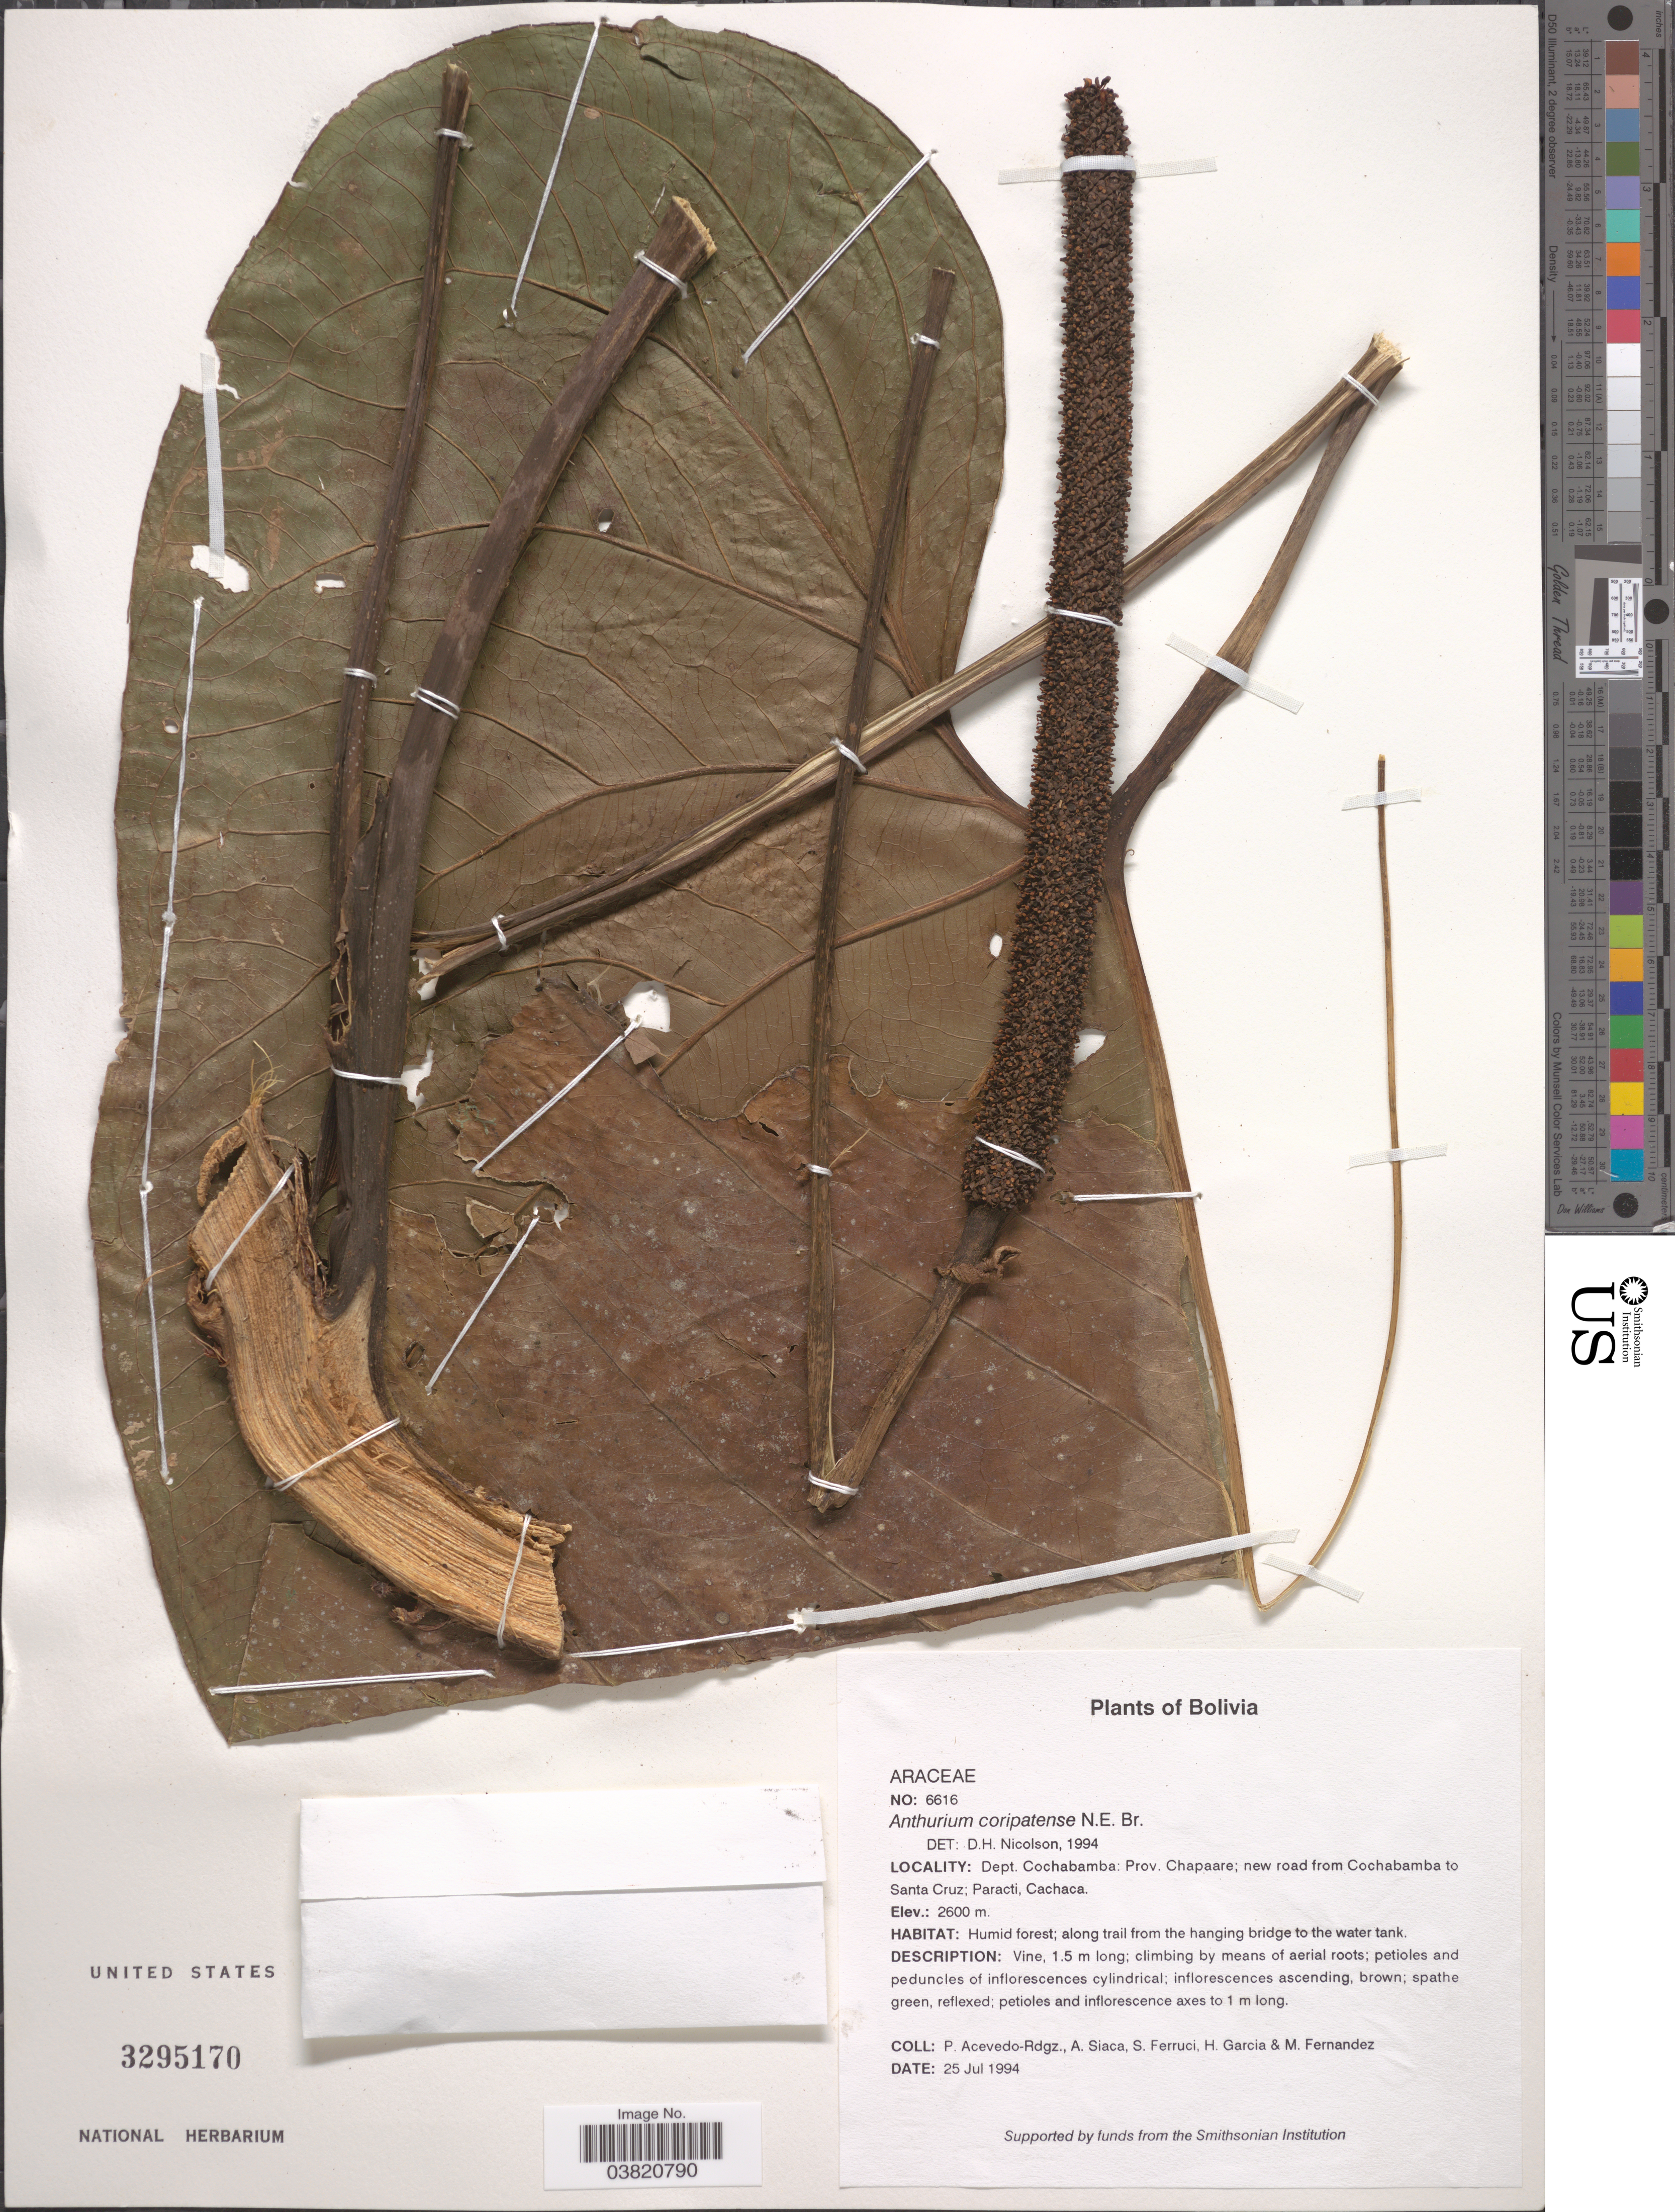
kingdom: Plantae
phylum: Tracheophyta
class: Liliopsida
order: Alismatales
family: Araceae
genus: Anthurium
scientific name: Anthurium coripatense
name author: N.E. Br.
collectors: P. Acevedo-Rodr., A. Siaca, S. Ferruci, H. Garcia & M. Fernandez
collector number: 6616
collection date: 1994-07-25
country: Bolivia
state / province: Cochabamba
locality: Dept. Cochabamba: Prov. Chapaare; new road from Cochabamba to Santa Cruz; Paracti, Cachaca.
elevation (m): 2600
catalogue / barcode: US 3295170